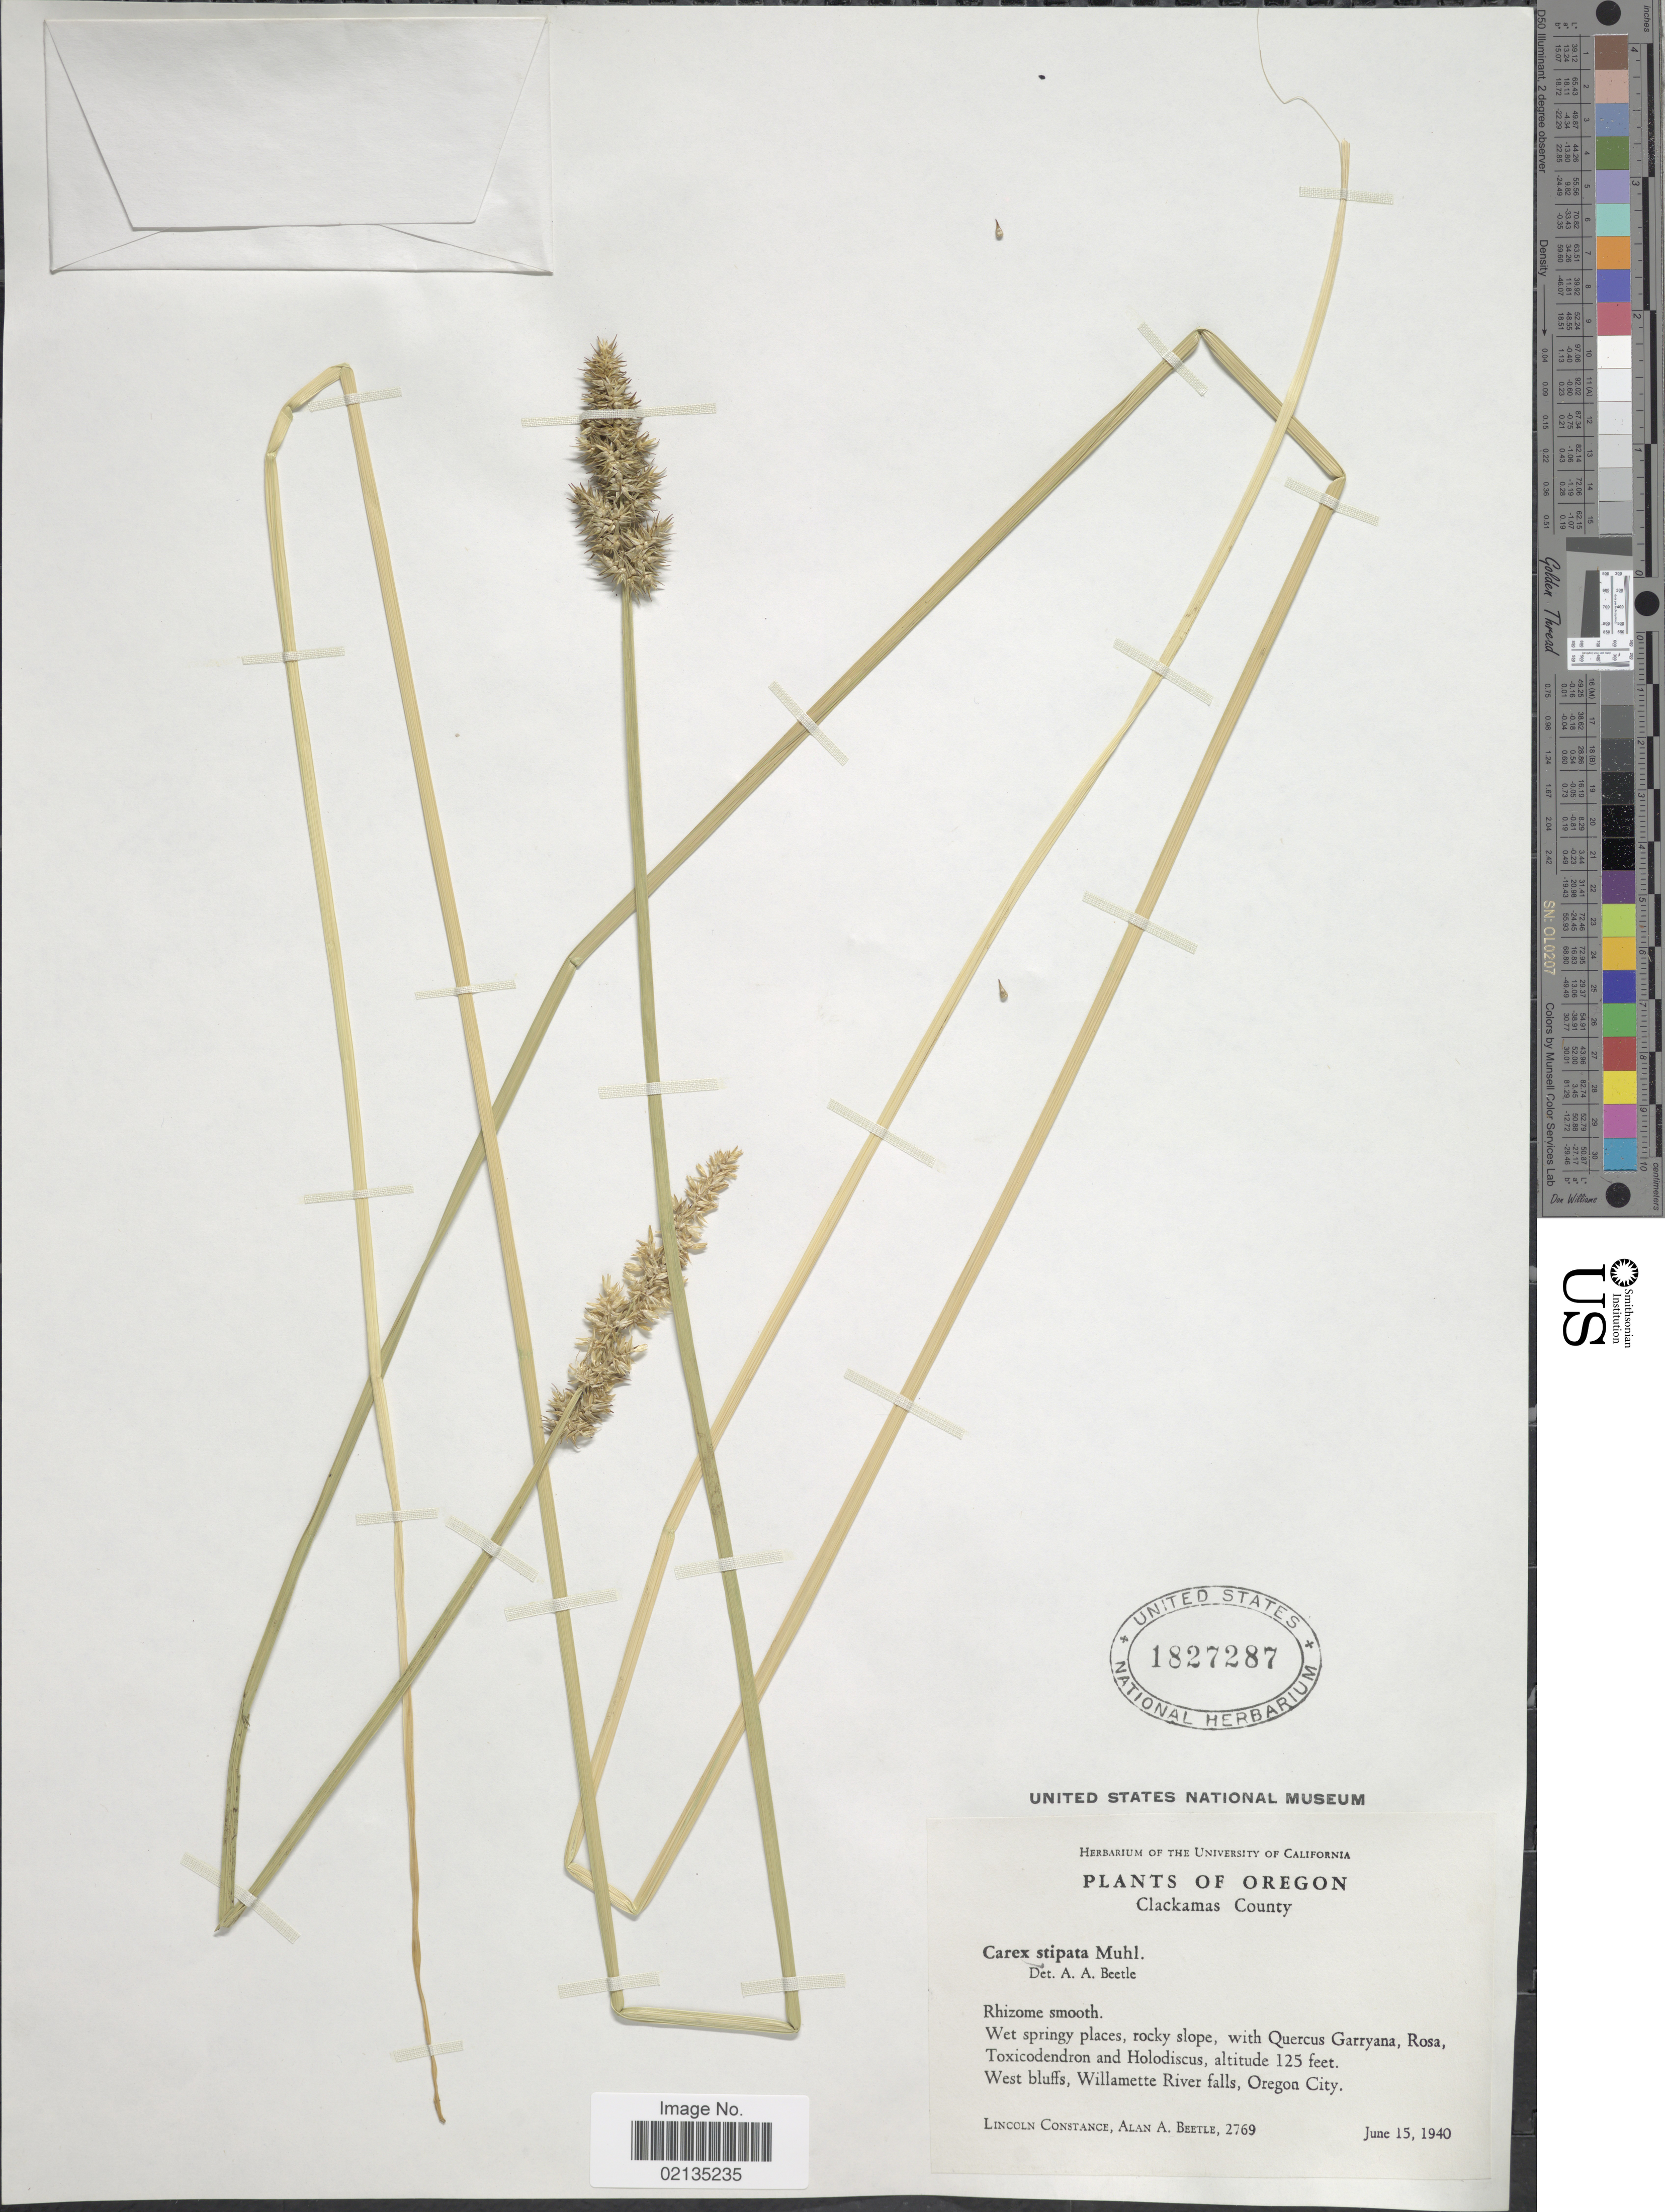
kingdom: Plantae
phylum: Tracheophyta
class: Liliopsida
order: Poales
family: Cyperaceae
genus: Carex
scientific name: Carex stipata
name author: Muhl. ex Willd.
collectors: L. Constance & A. A. Beetle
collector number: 2769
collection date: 1940-06-15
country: United States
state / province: Oregon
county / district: Clackamas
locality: Oregon, Clackamas County, West bluffs, Willamette River falls, Oregon City.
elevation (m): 38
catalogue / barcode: US 1827287